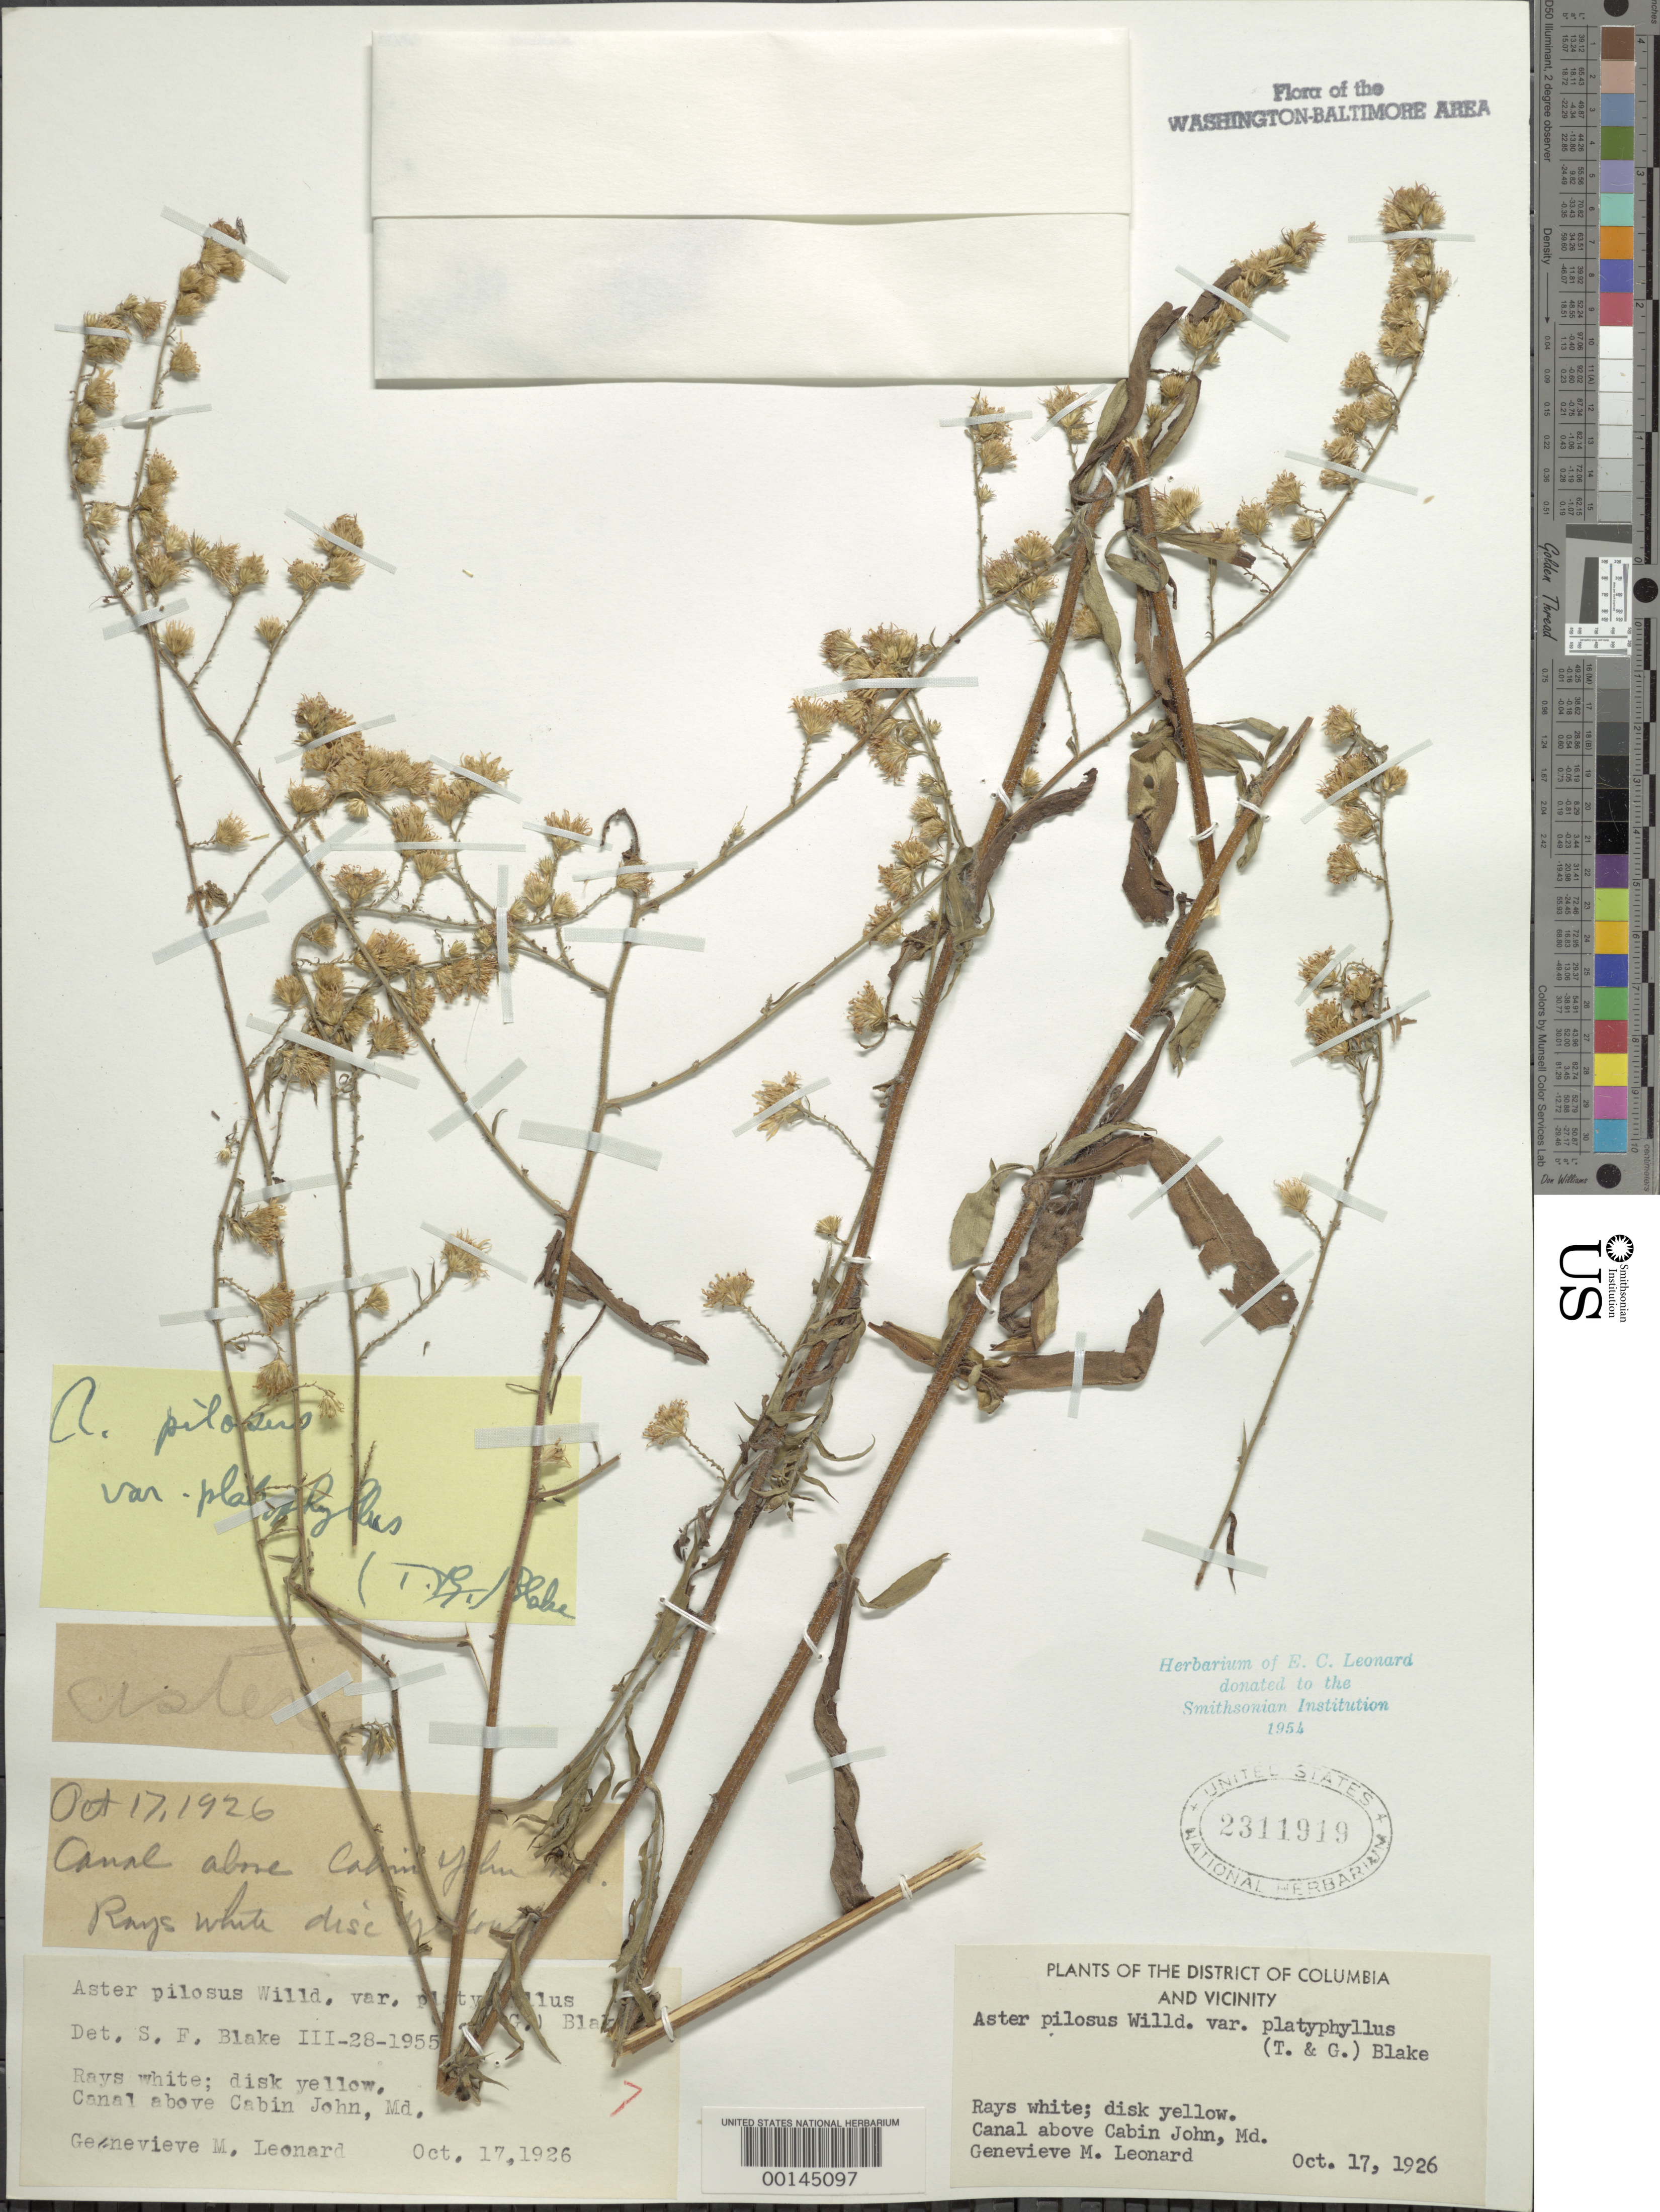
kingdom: Plantae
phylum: Tracheophyta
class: Magnoliopsida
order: Asterales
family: Asteraceae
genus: Symphyotrichum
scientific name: Symphyotrichum pilosum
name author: (Willd.) G.L. Nesom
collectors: G. M. Leonard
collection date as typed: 17 Oct 1926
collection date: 1926-10-17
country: United States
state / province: Maryland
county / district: Montgomery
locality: Canal above Cabin John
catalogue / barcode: US 2311919